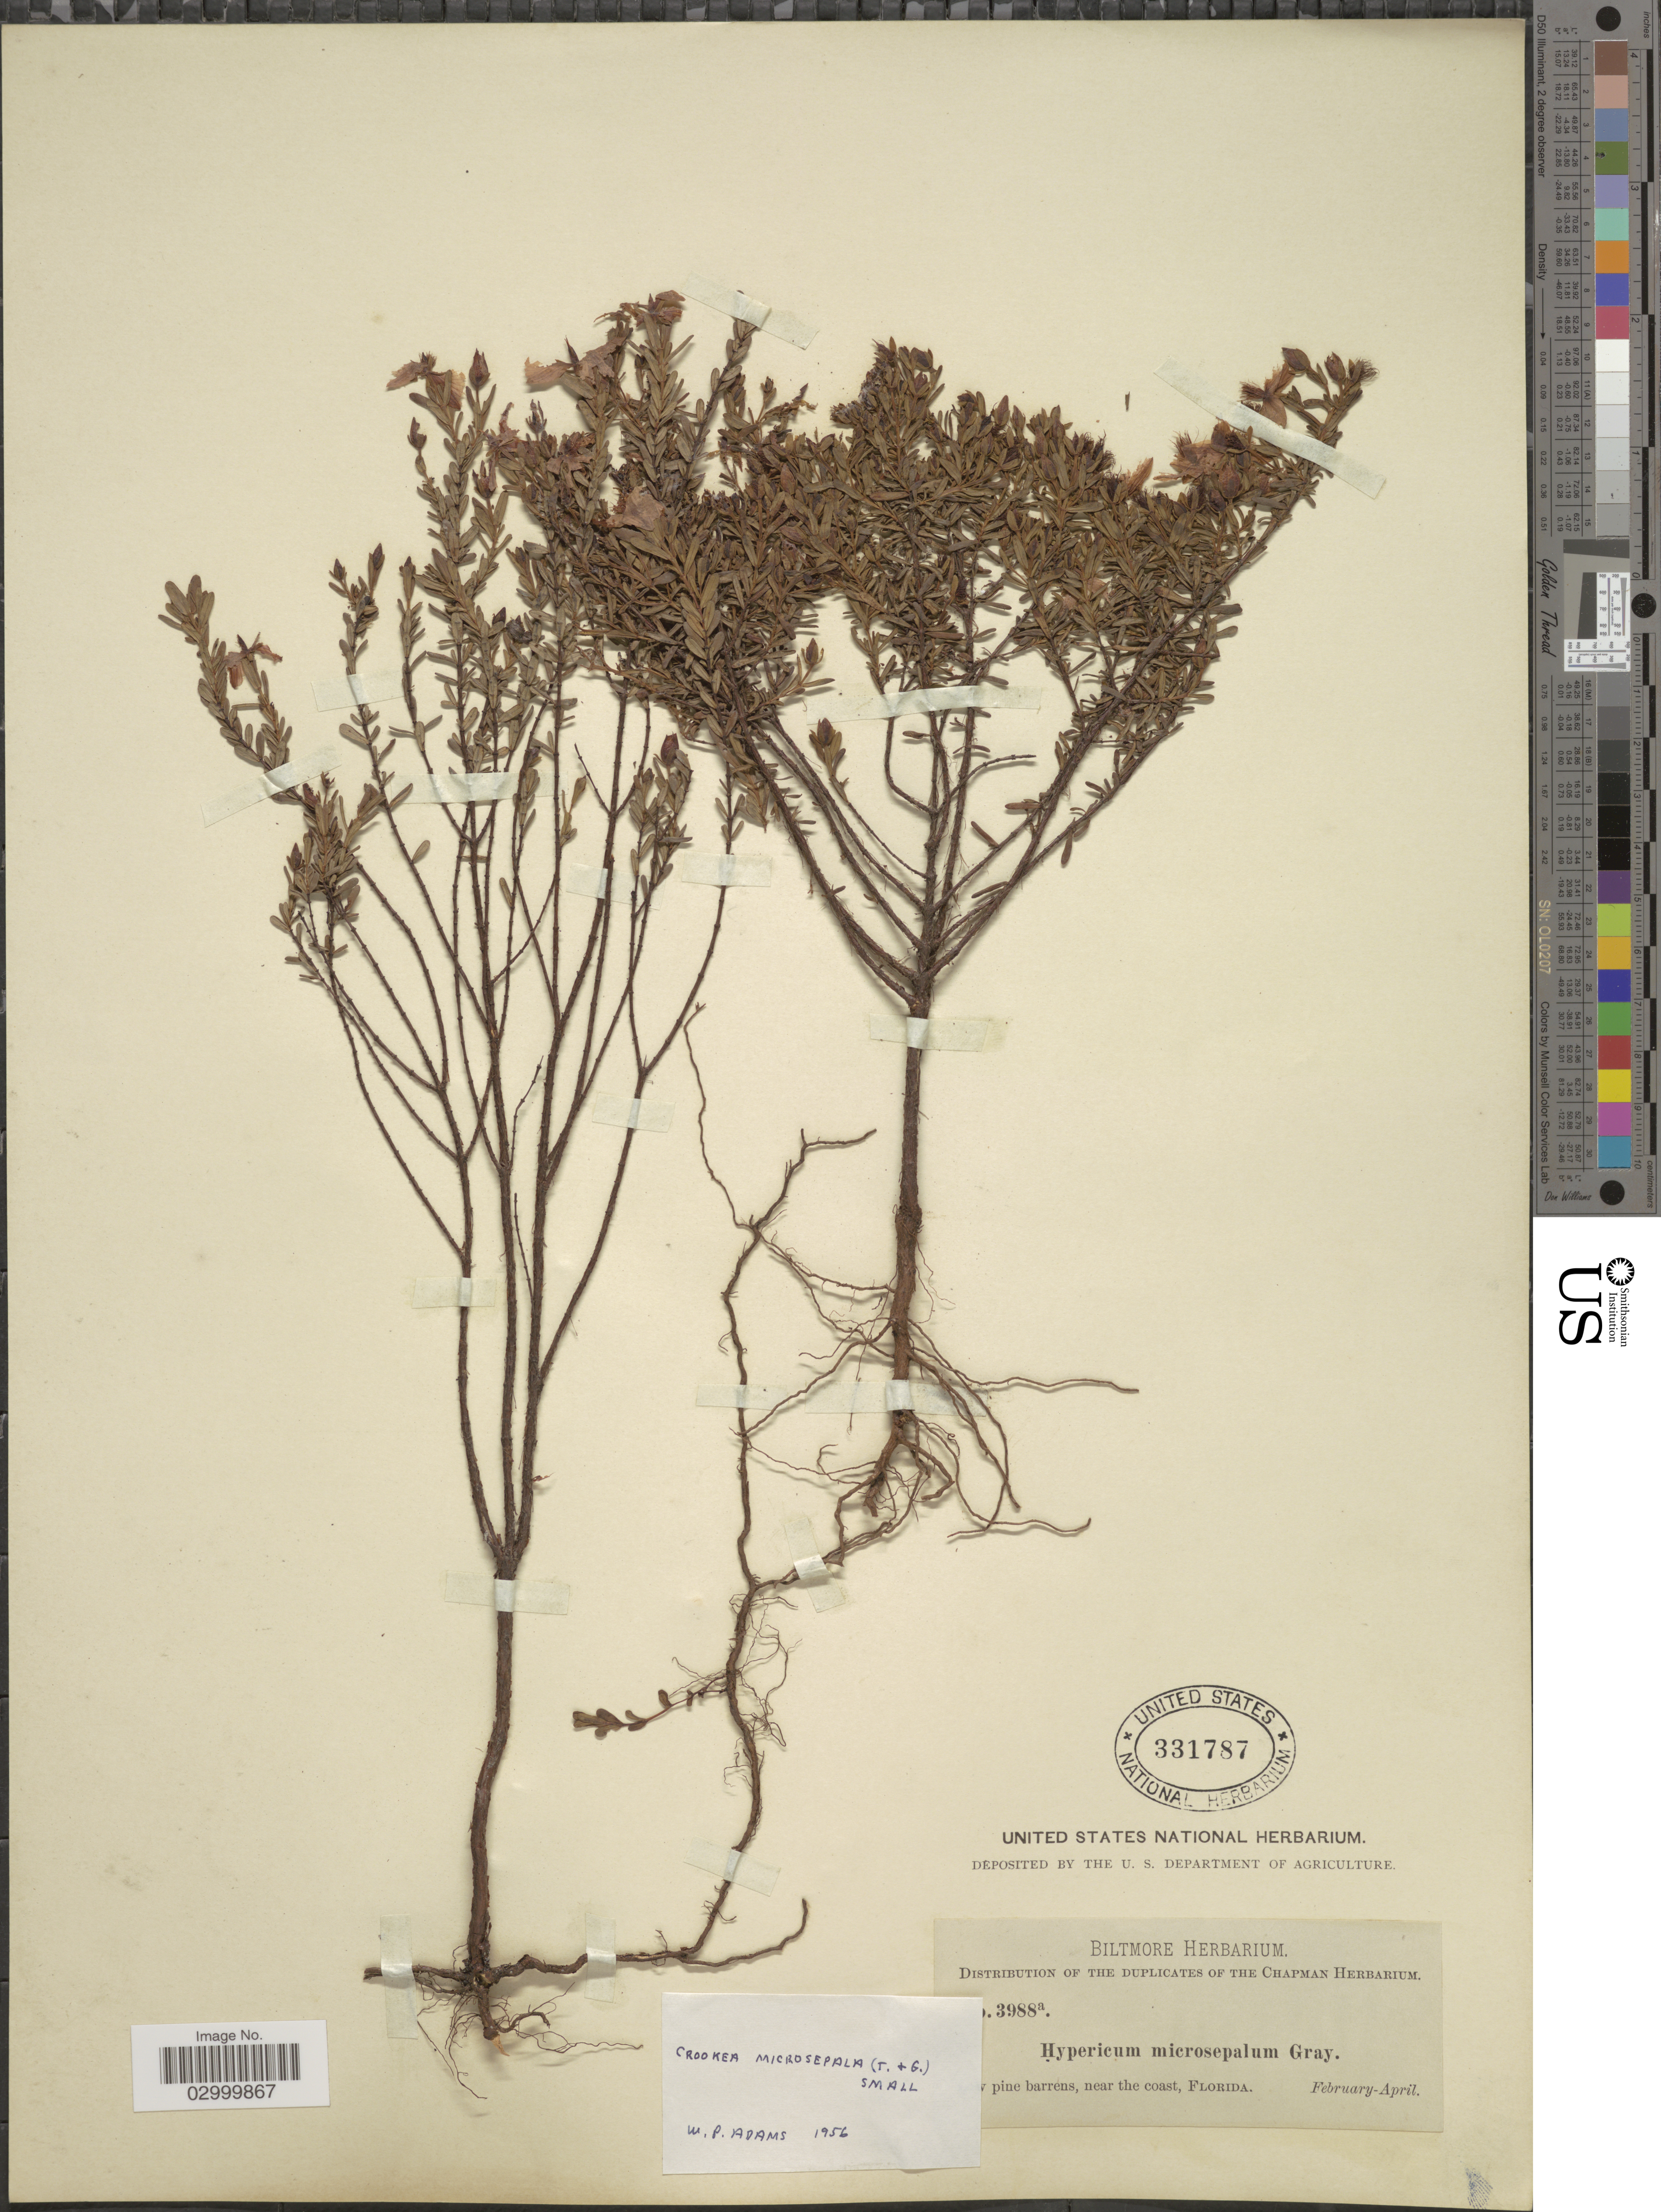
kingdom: Plantae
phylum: Tracheophyta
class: Magnoliopsida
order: Malpighiales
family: Hypericaceae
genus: Hypericum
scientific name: Hypericum microsepalum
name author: (Torr. & A. Gray) A. Gray ex S. Watson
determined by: Strong, Mark T., (BOT), Smithsonian Institution - National Museum of Natural History (UNITED STATES)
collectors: ex herb. Biltmore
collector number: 3988a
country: United States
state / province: Florida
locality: [illegible text] pine barrens, near the coast, Florida.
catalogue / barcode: US 331787